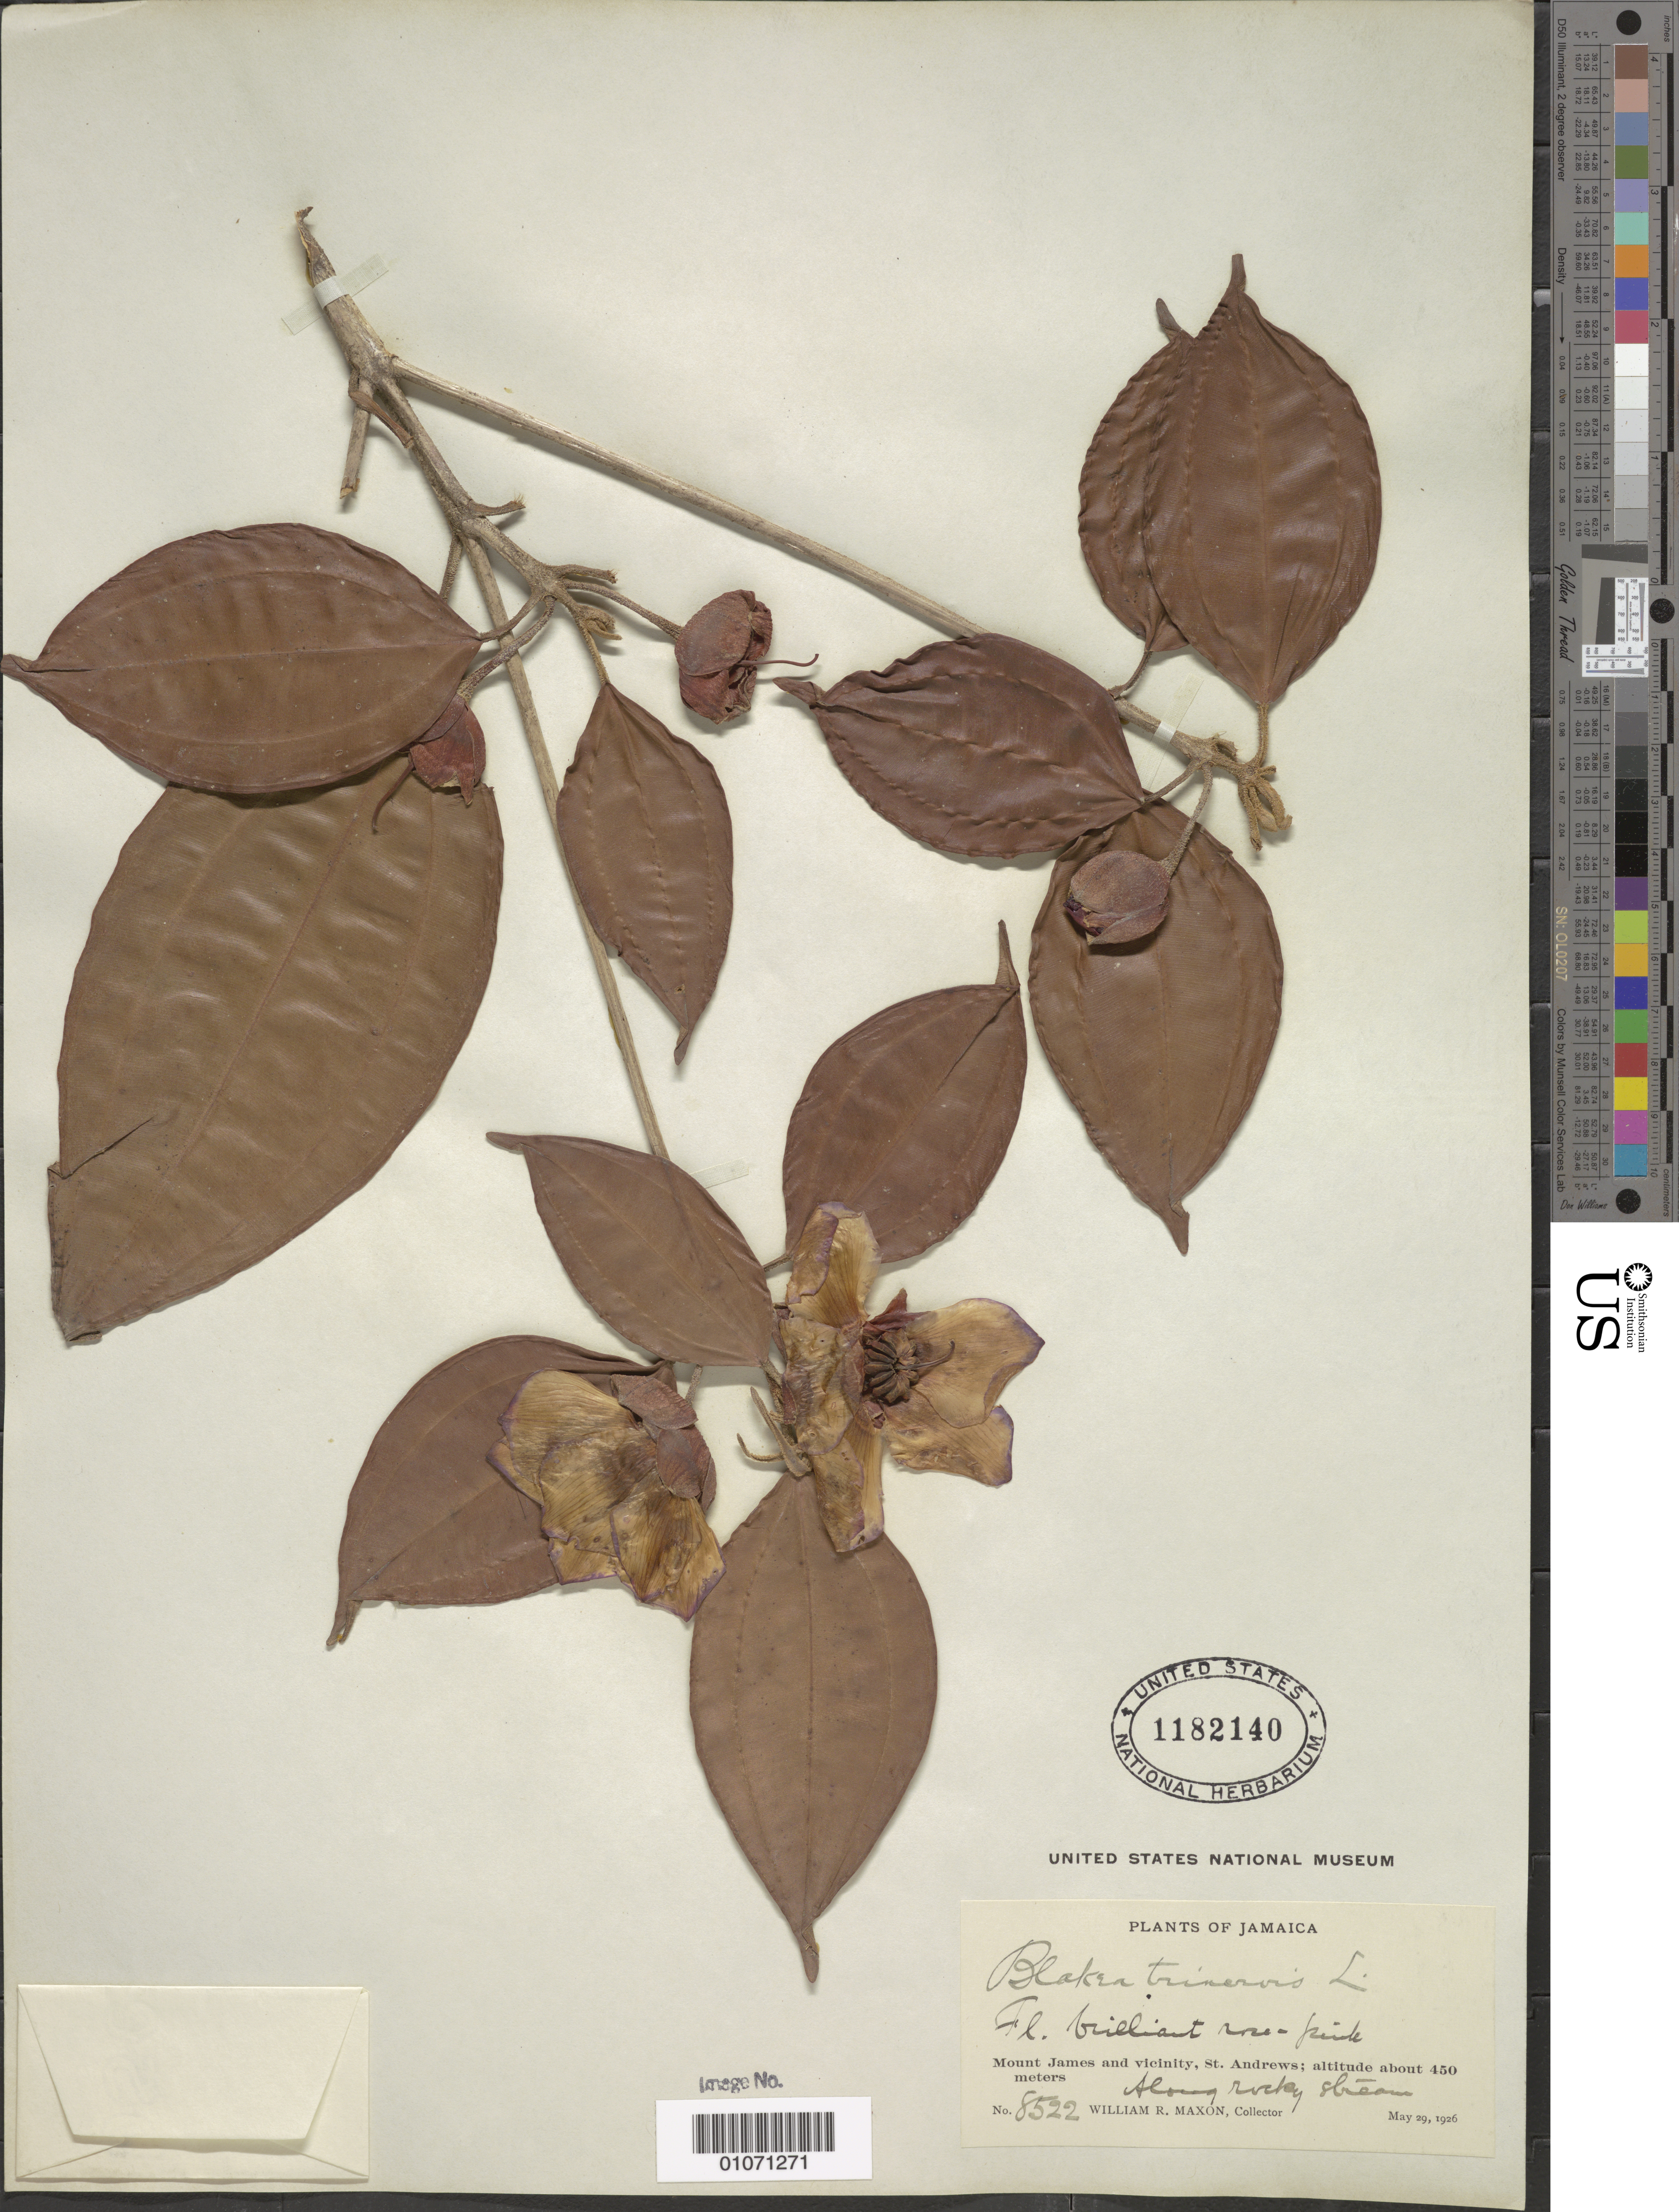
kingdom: Plantae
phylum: Tracheophyta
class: Magnoliopsida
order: Myrtales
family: Melastomataceae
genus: Blakea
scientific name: Blakea trinervia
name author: L.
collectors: W. R. Maxon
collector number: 8522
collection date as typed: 29 May 1926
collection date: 1926-05-29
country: Jamaica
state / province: Saint Andrew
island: Jamaica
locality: Mount James and vicinity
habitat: Along rocky stream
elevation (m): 450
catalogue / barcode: US 1182140